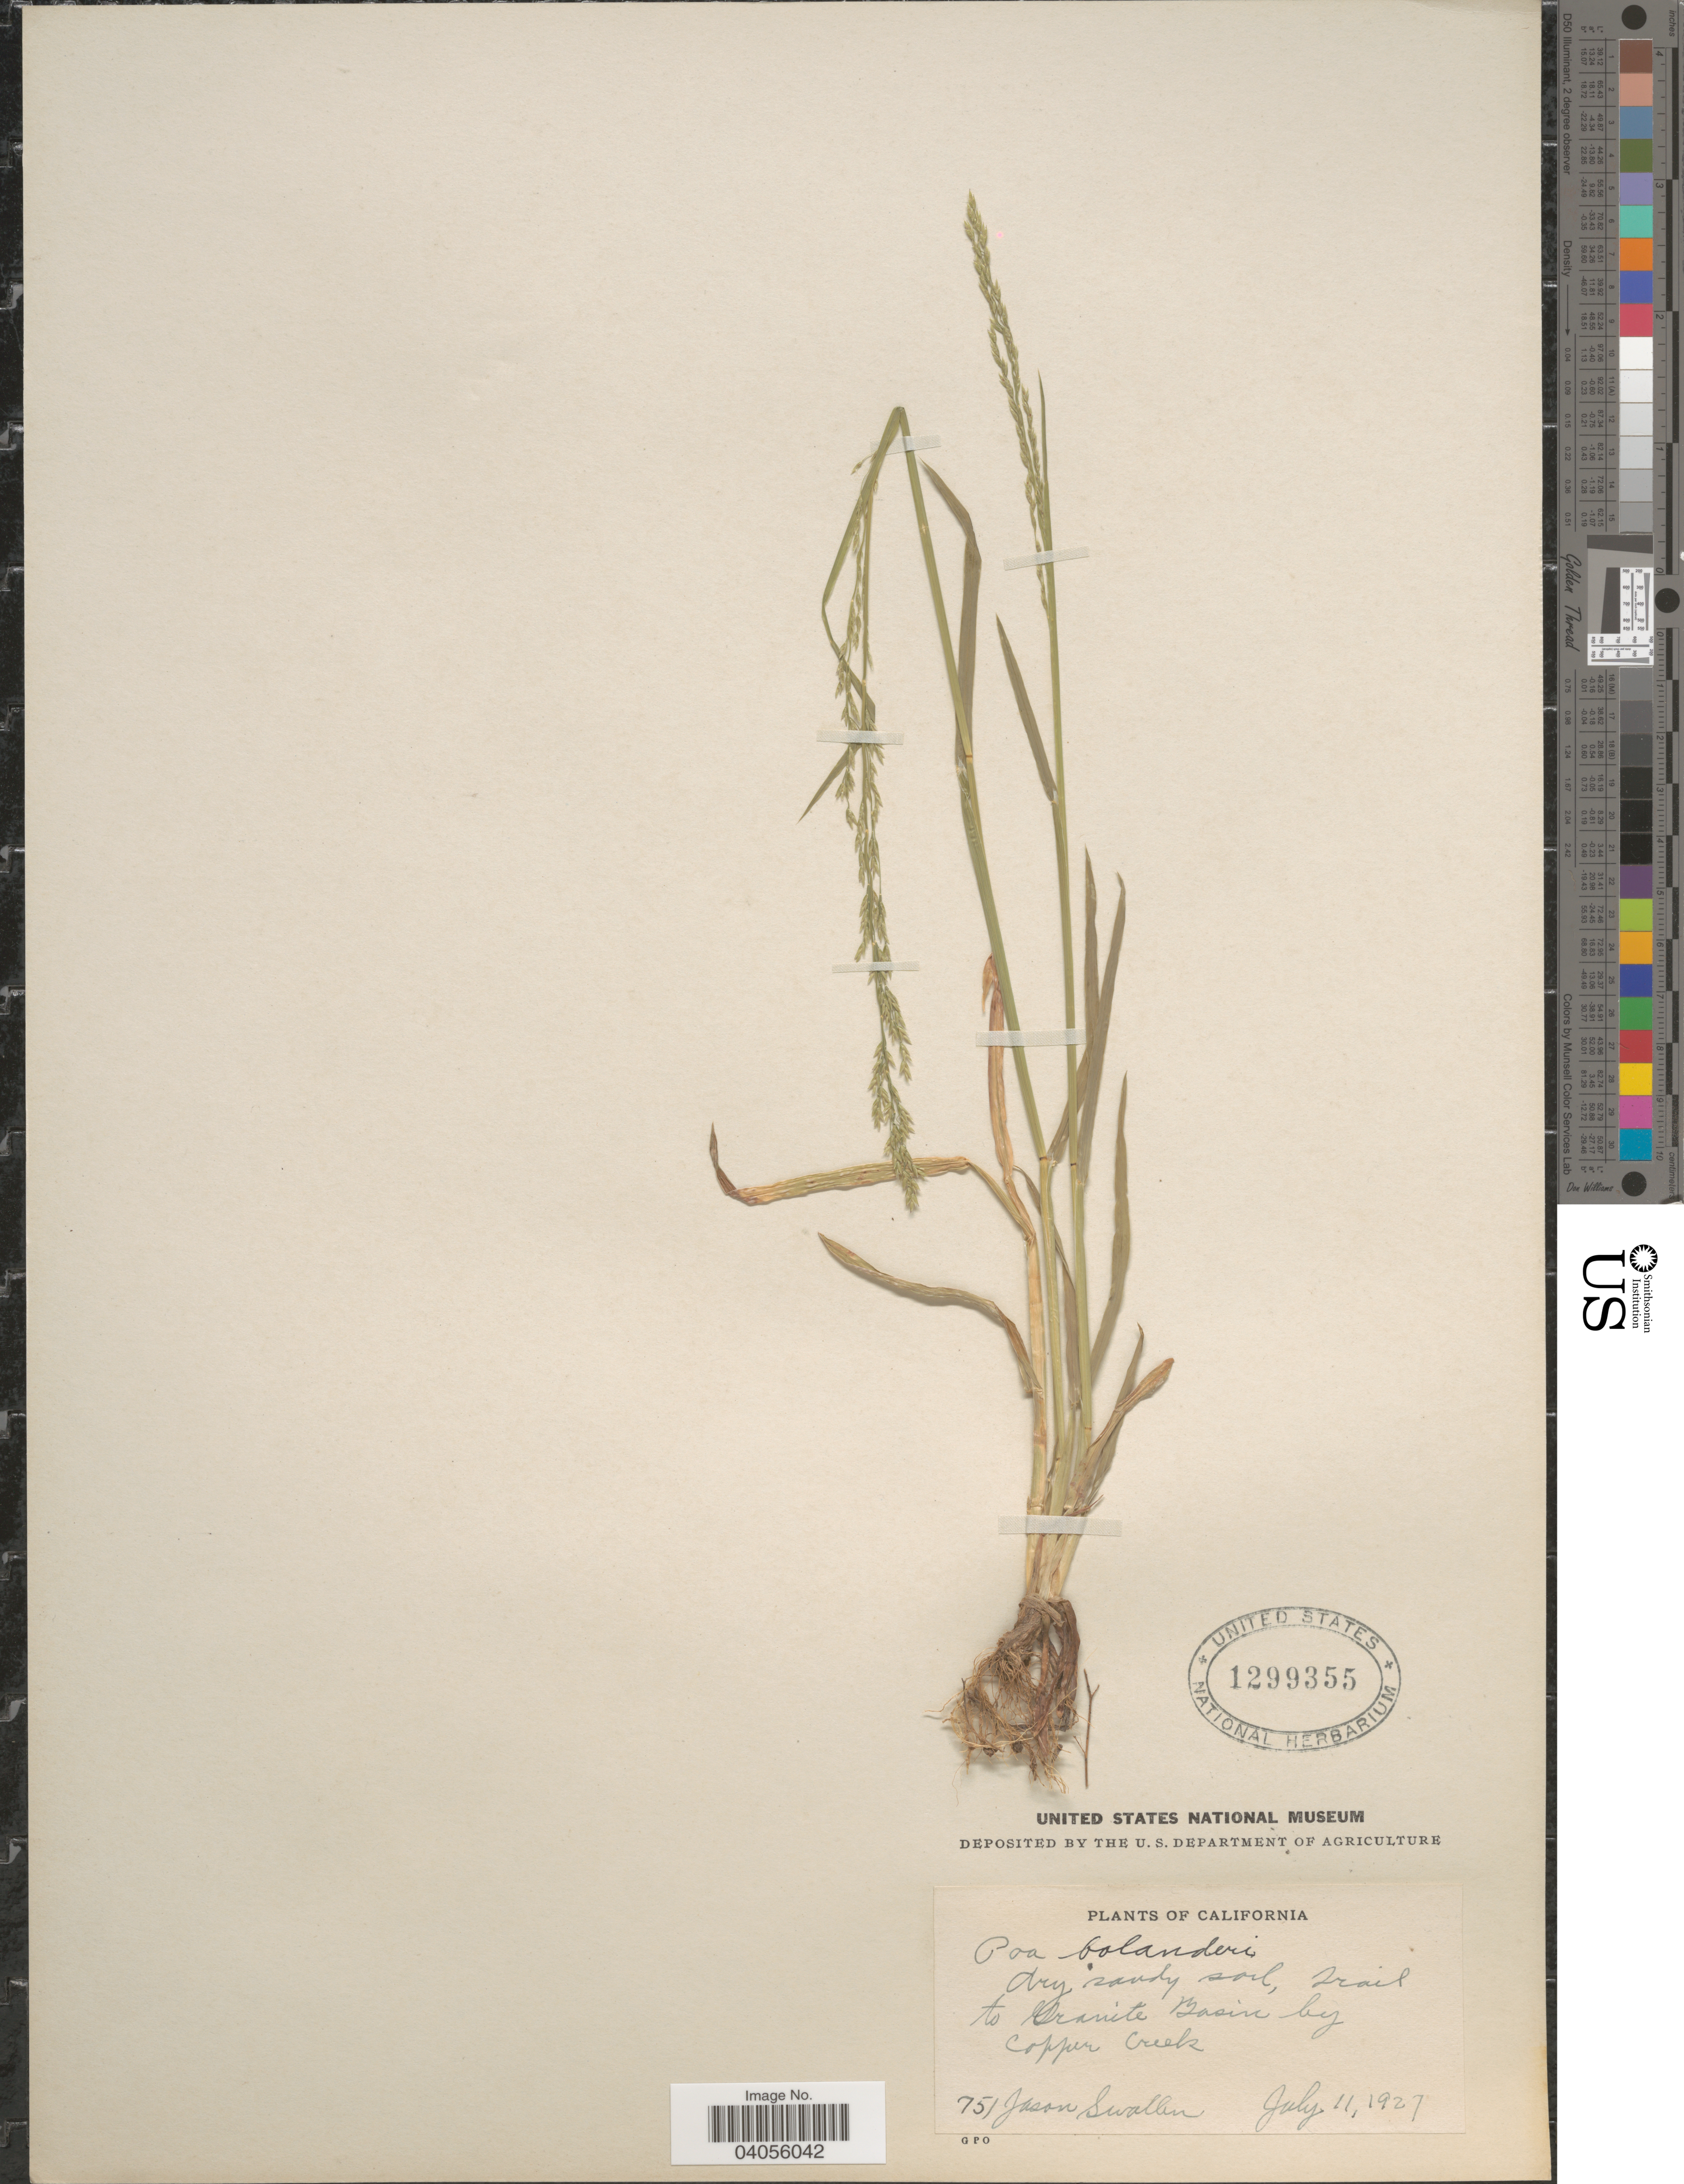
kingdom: Plantae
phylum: Tracheophyta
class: Liliopsida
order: Poales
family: Poaceae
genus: Poa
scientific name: Poa bolanderi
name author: Vasey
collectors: J. R. Swallen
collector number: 751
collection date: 1927-07-11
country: United States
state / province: California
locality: Dry sandy soil, Trail to Granite Basin by Copper Creek.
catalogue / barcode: US 1299355